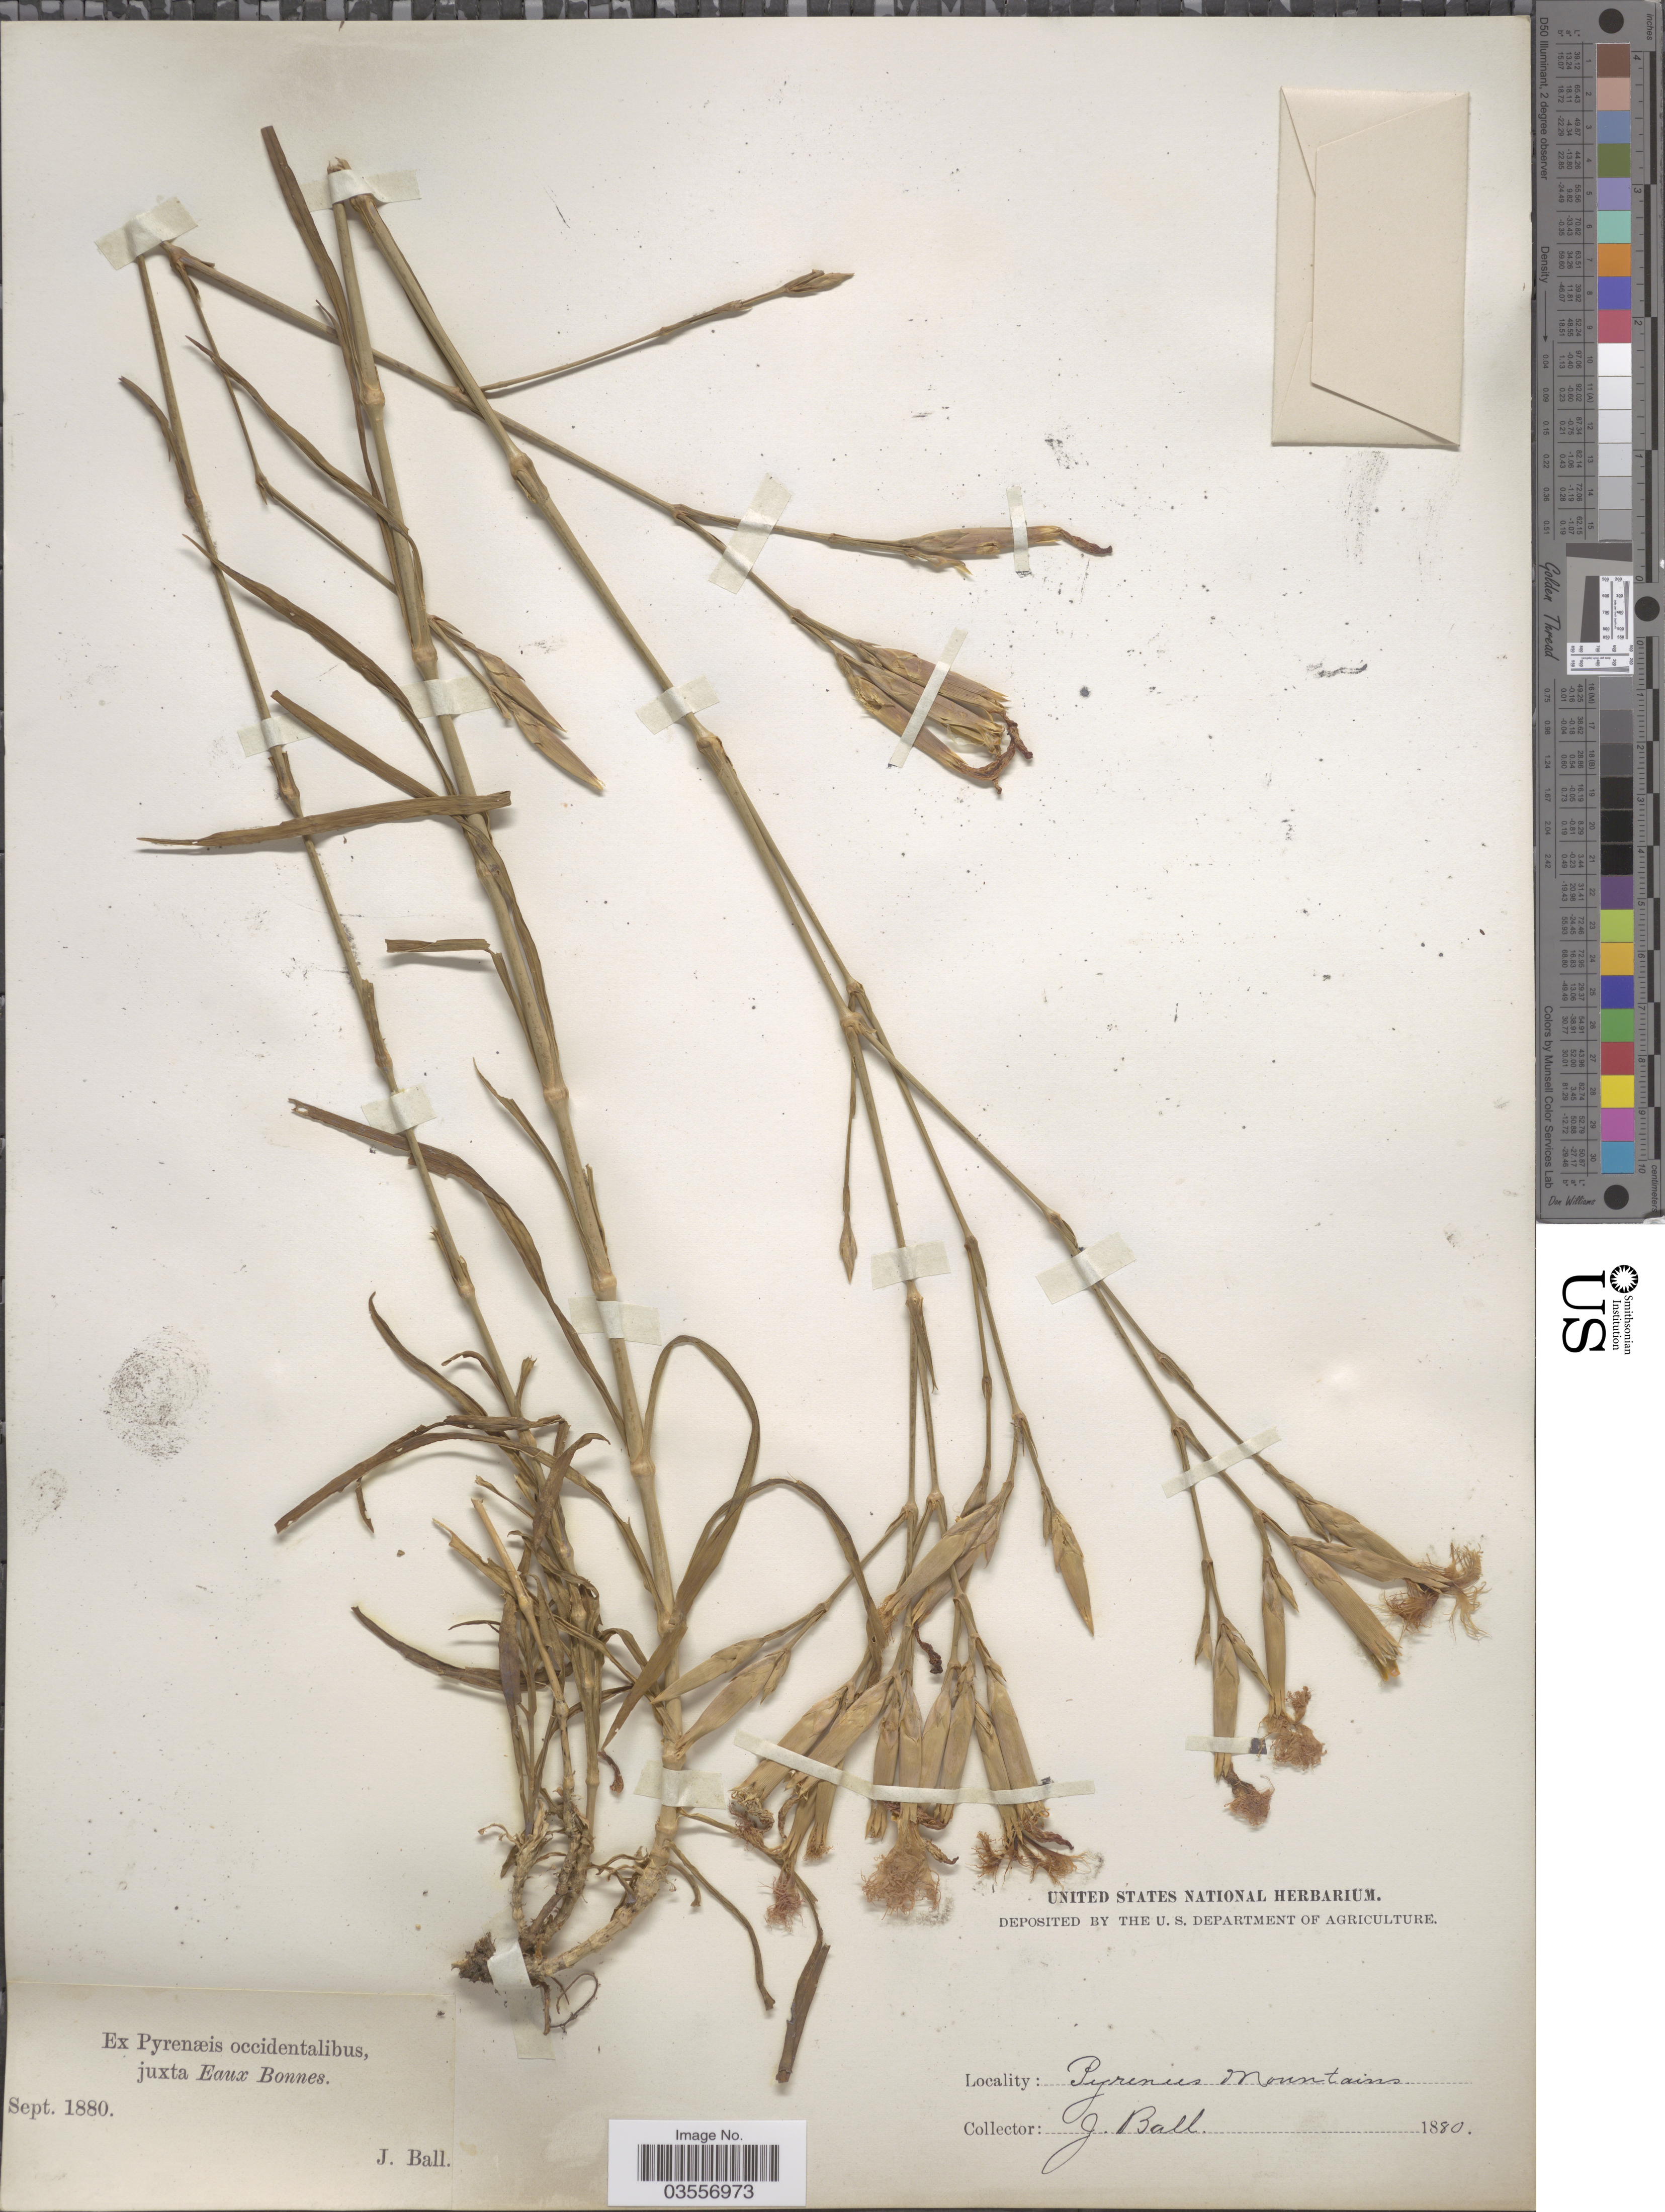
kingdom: Plantae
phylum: Tracheophyta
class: Magnoliopsida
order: Caryophyllales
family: Caryophyllaceae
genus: Dianthus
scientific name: Dianthus sp.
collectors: J. Ball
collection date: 1880-09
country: France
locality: Ex Pyrenæis occidentalibus juxta Eaux Bonnes. Pyrenees Mountains.